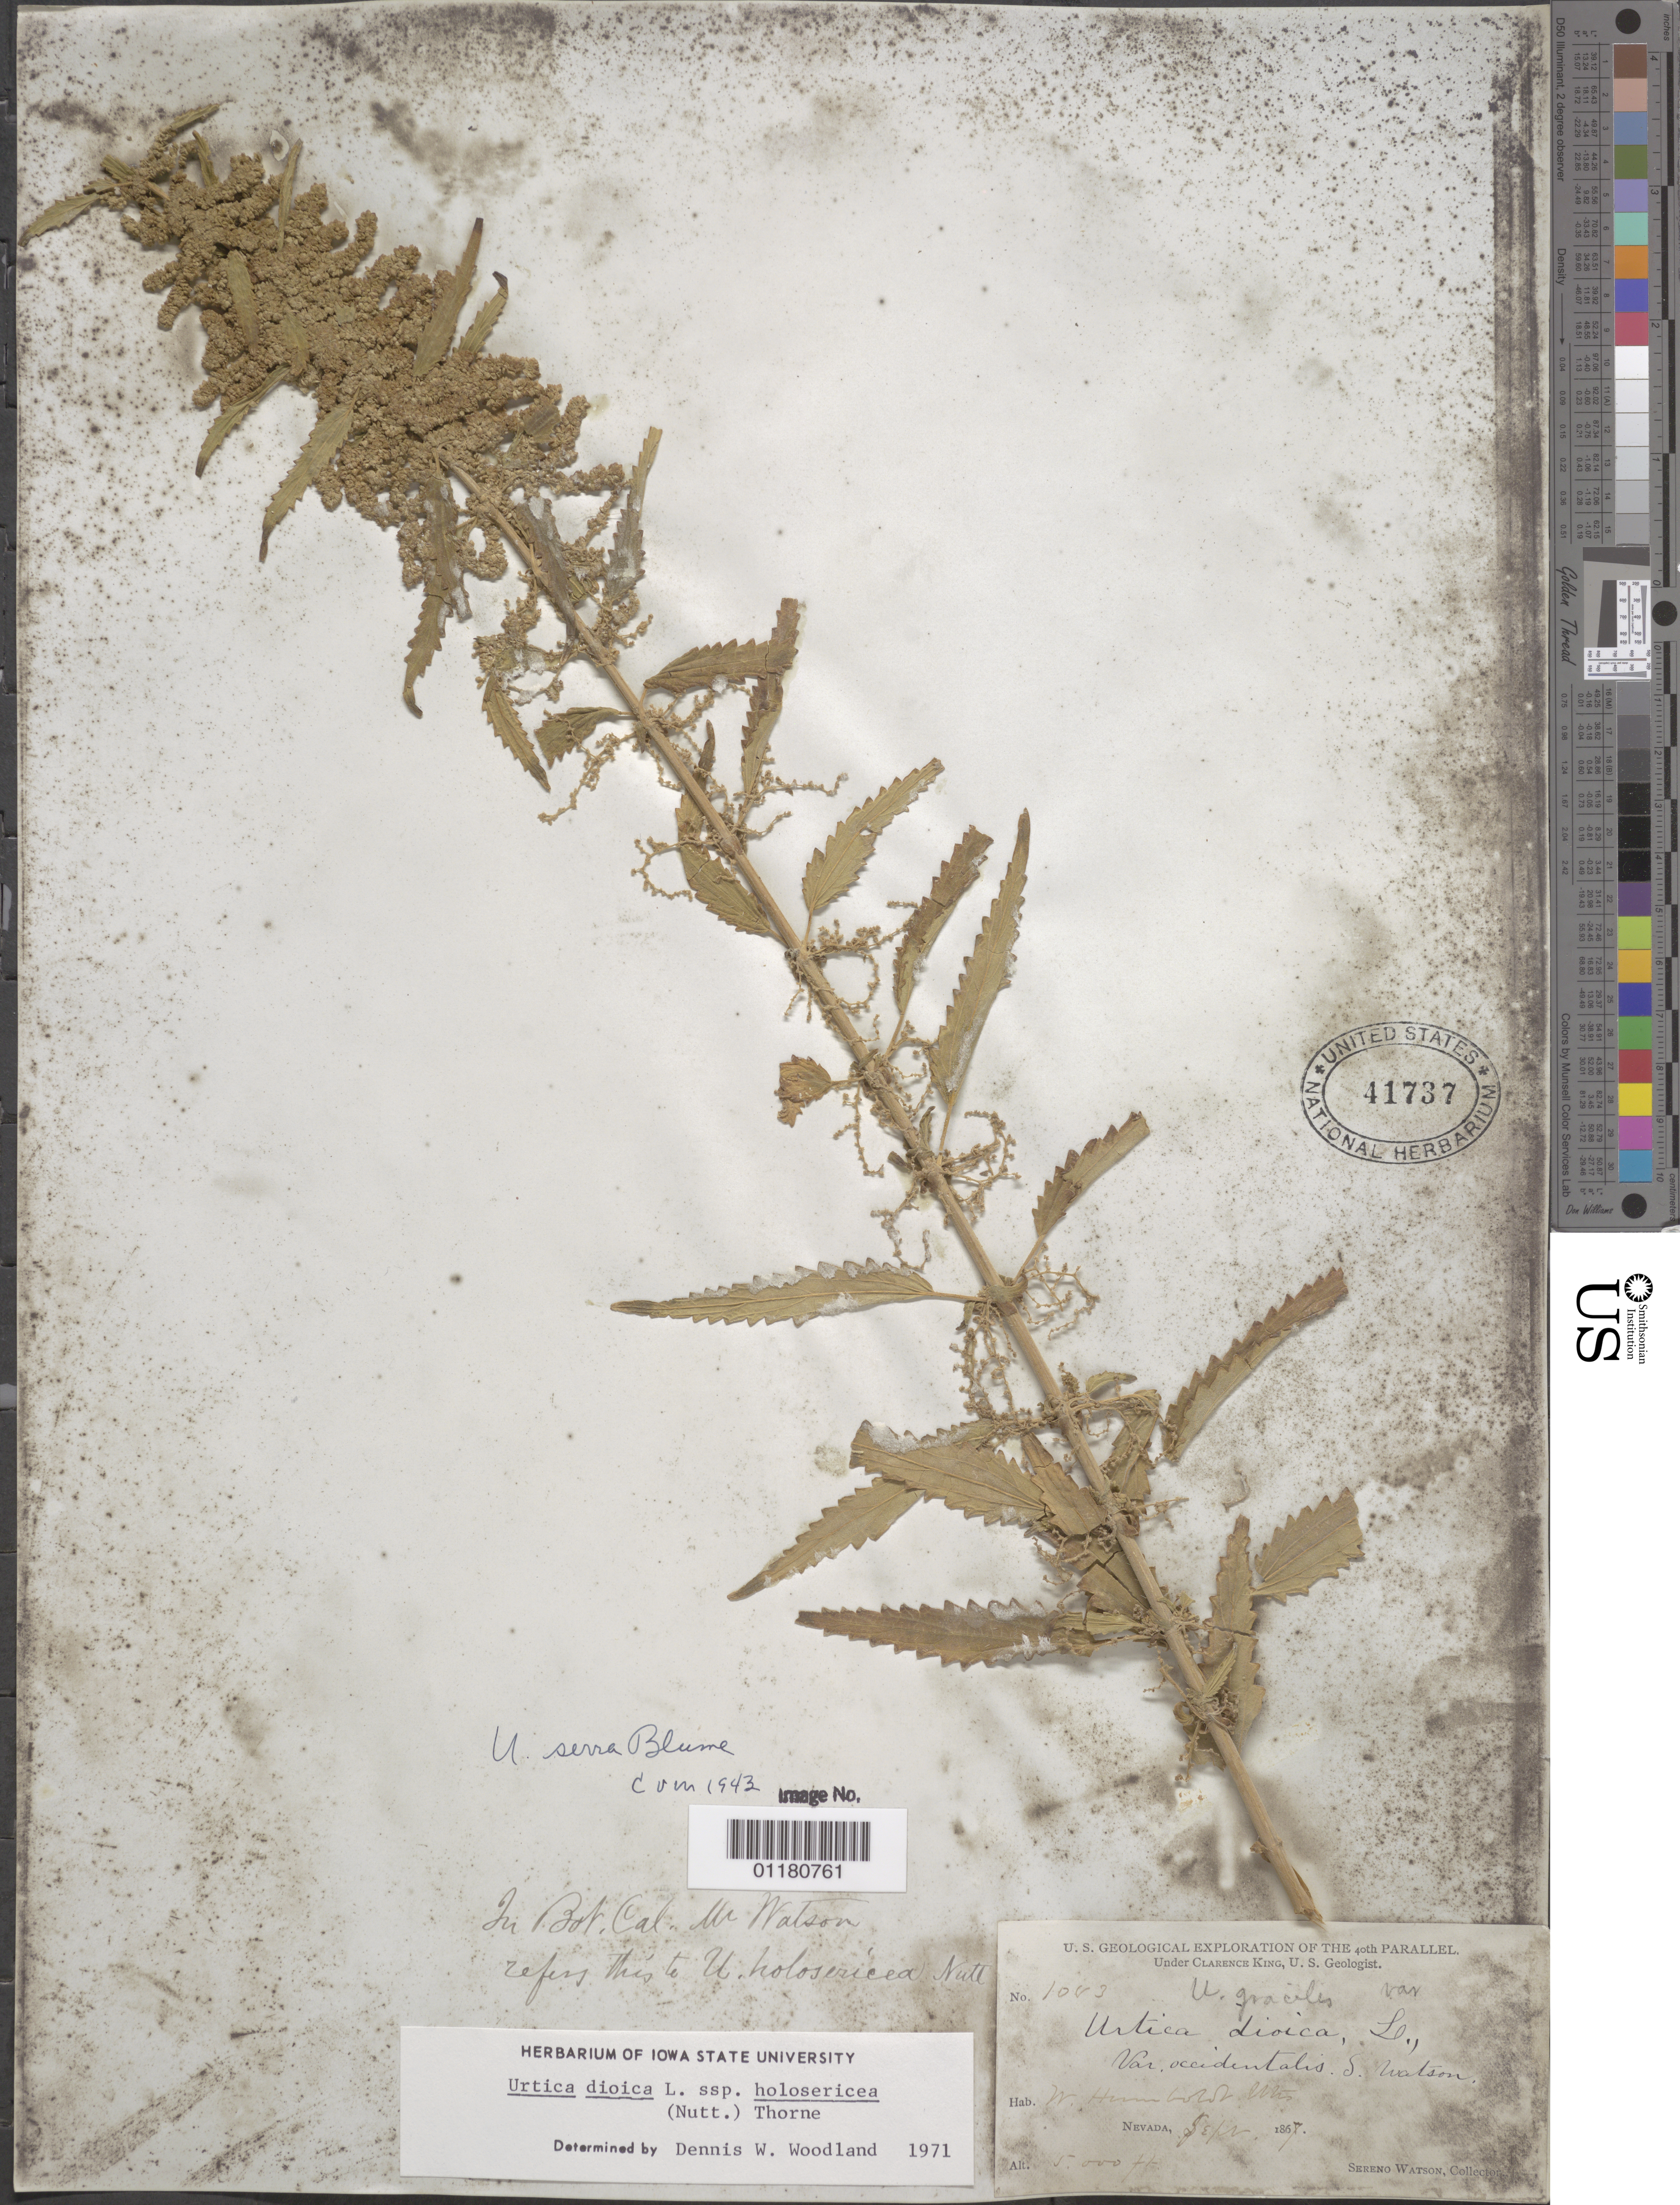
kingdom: Plantae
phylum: Tracheophyta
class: Magnoliopsida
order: Rosales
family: Urticaceae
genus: Urtica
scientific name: Urtica dioica subsp. holosericea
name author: (Nutt.) Thorne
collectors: S. Watson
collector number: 1083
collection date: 1867-09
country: United States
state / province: Nevada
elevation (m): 1524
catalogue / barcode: US 41737